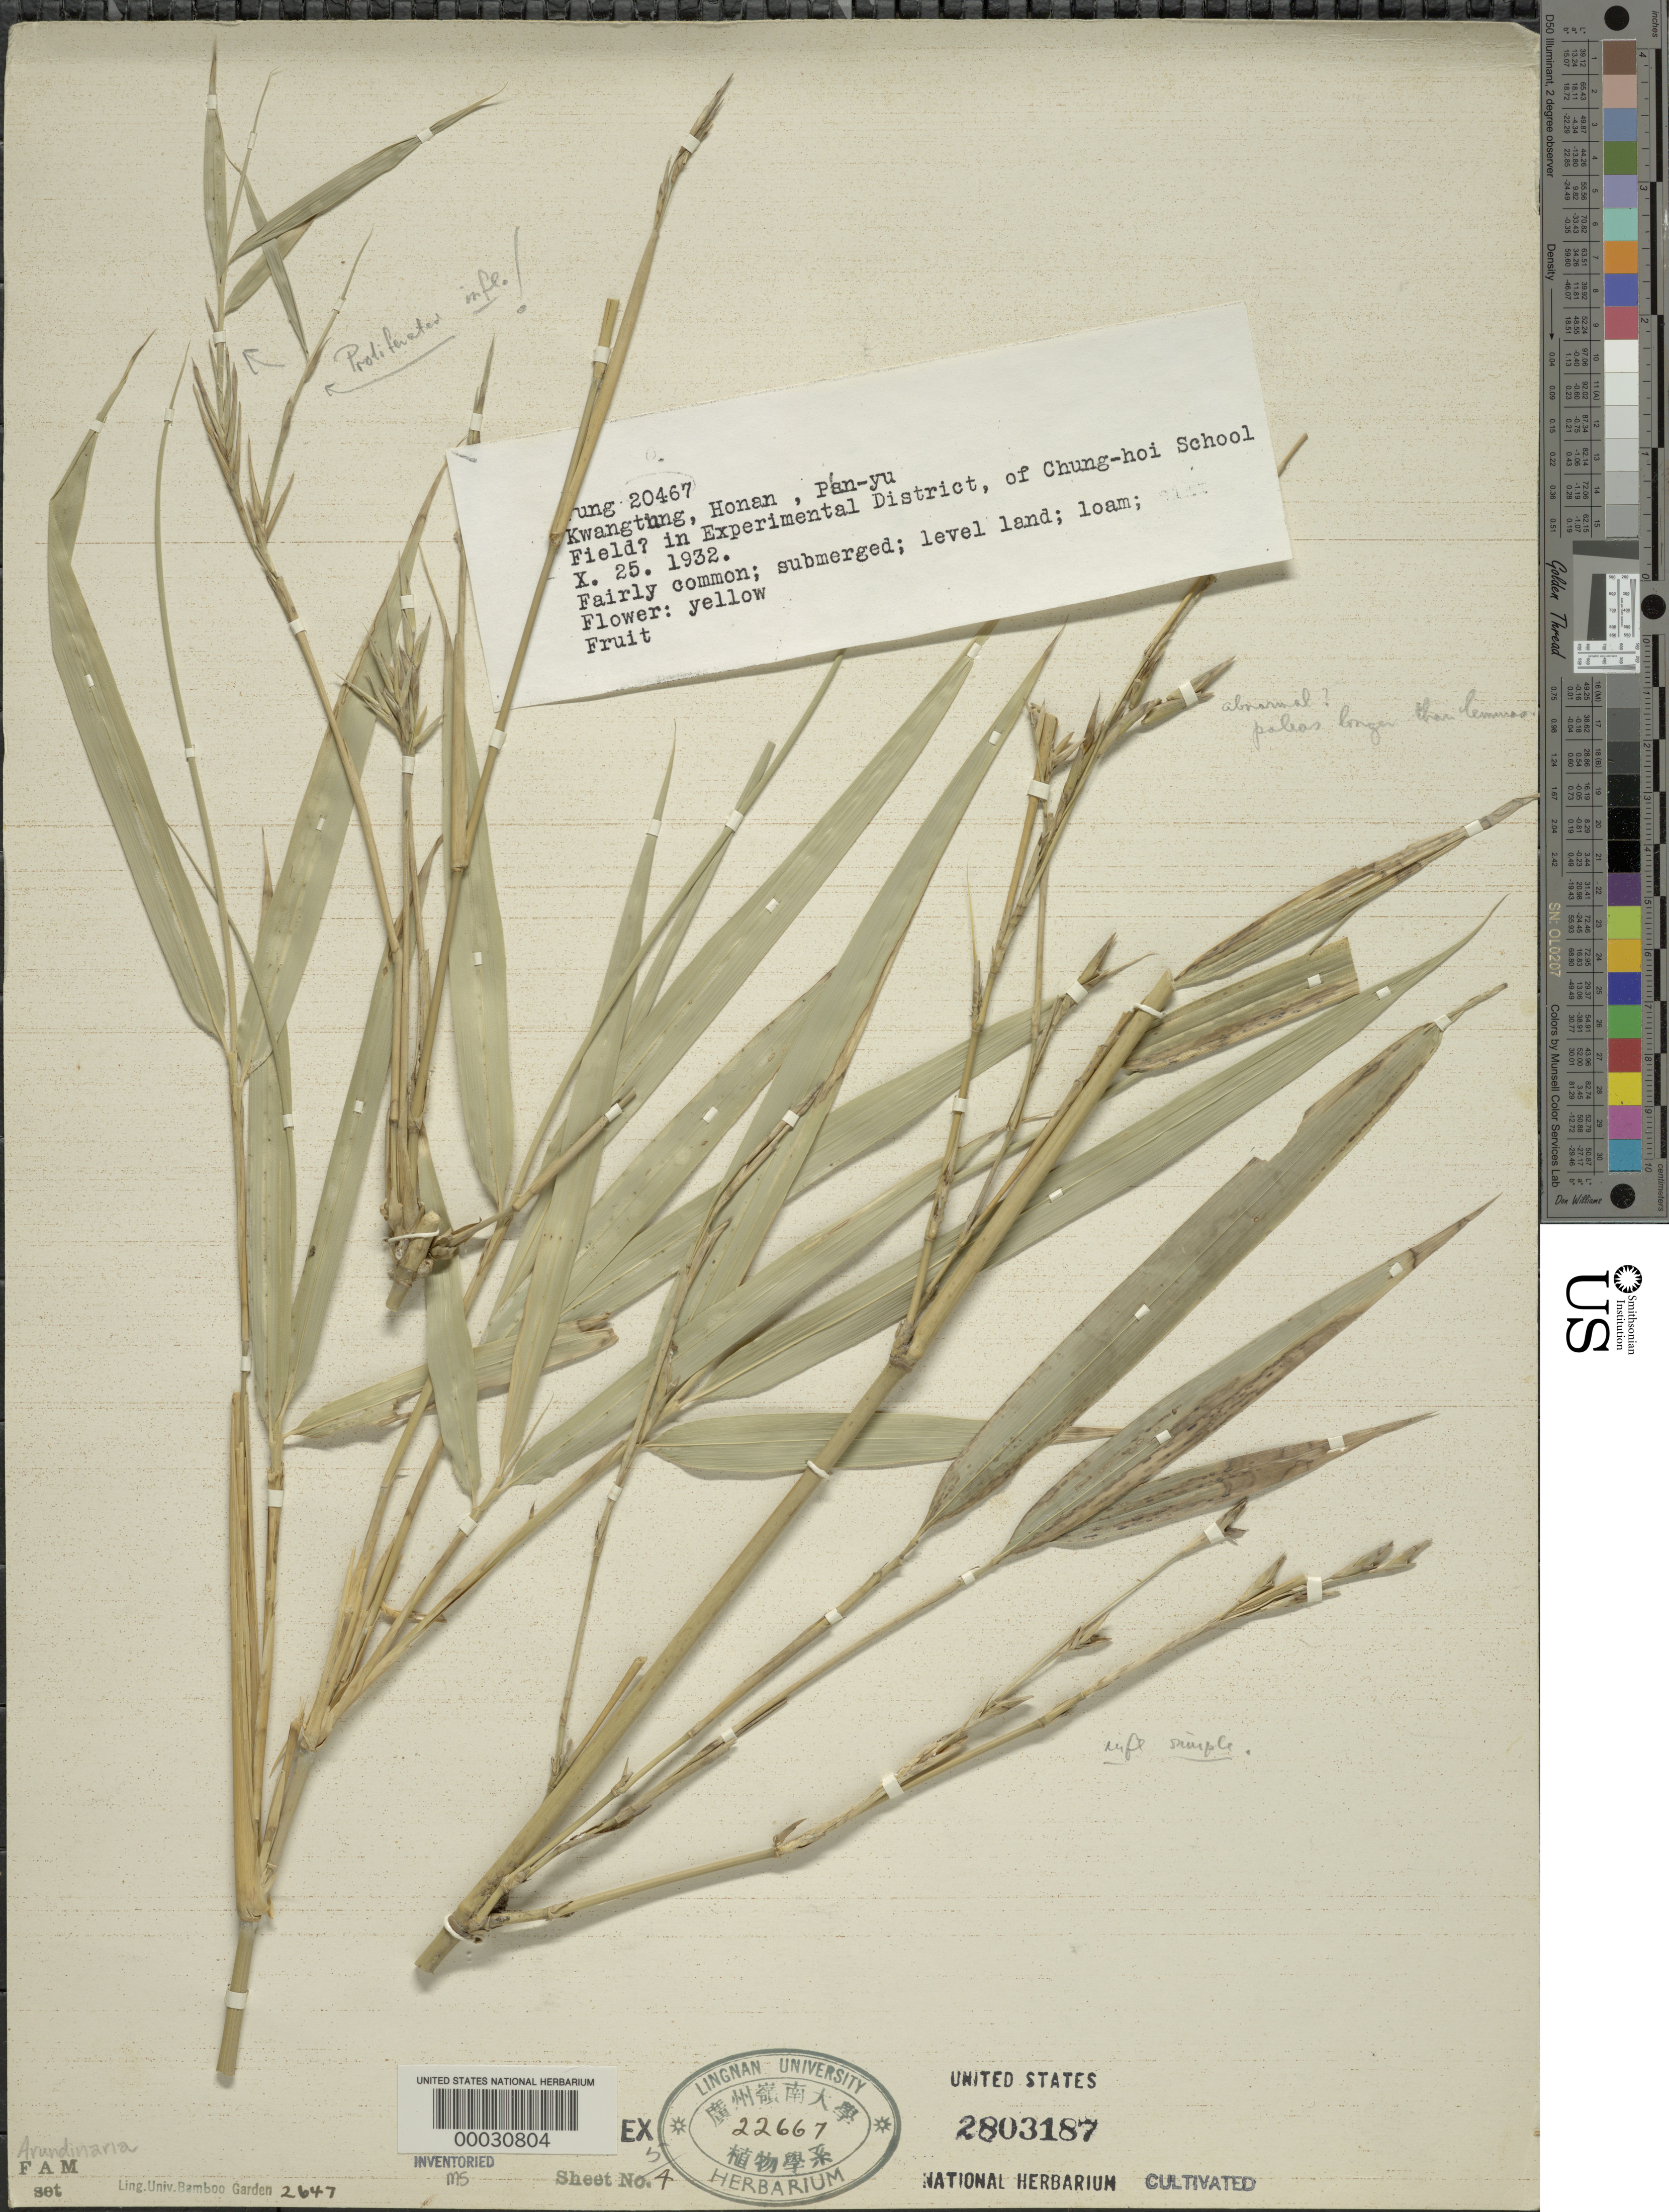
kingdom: Plantae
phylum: Tracheophyta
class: Liliopsida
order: Poales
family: Poaceae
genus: Arundinaria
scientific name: Arundinaria sp.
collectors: H. L. Fung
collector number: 20442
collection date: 1932-04-01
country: China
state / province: Guangdong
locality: Grown in Lingnan University Bamboo Garden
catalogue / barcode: US 2803187